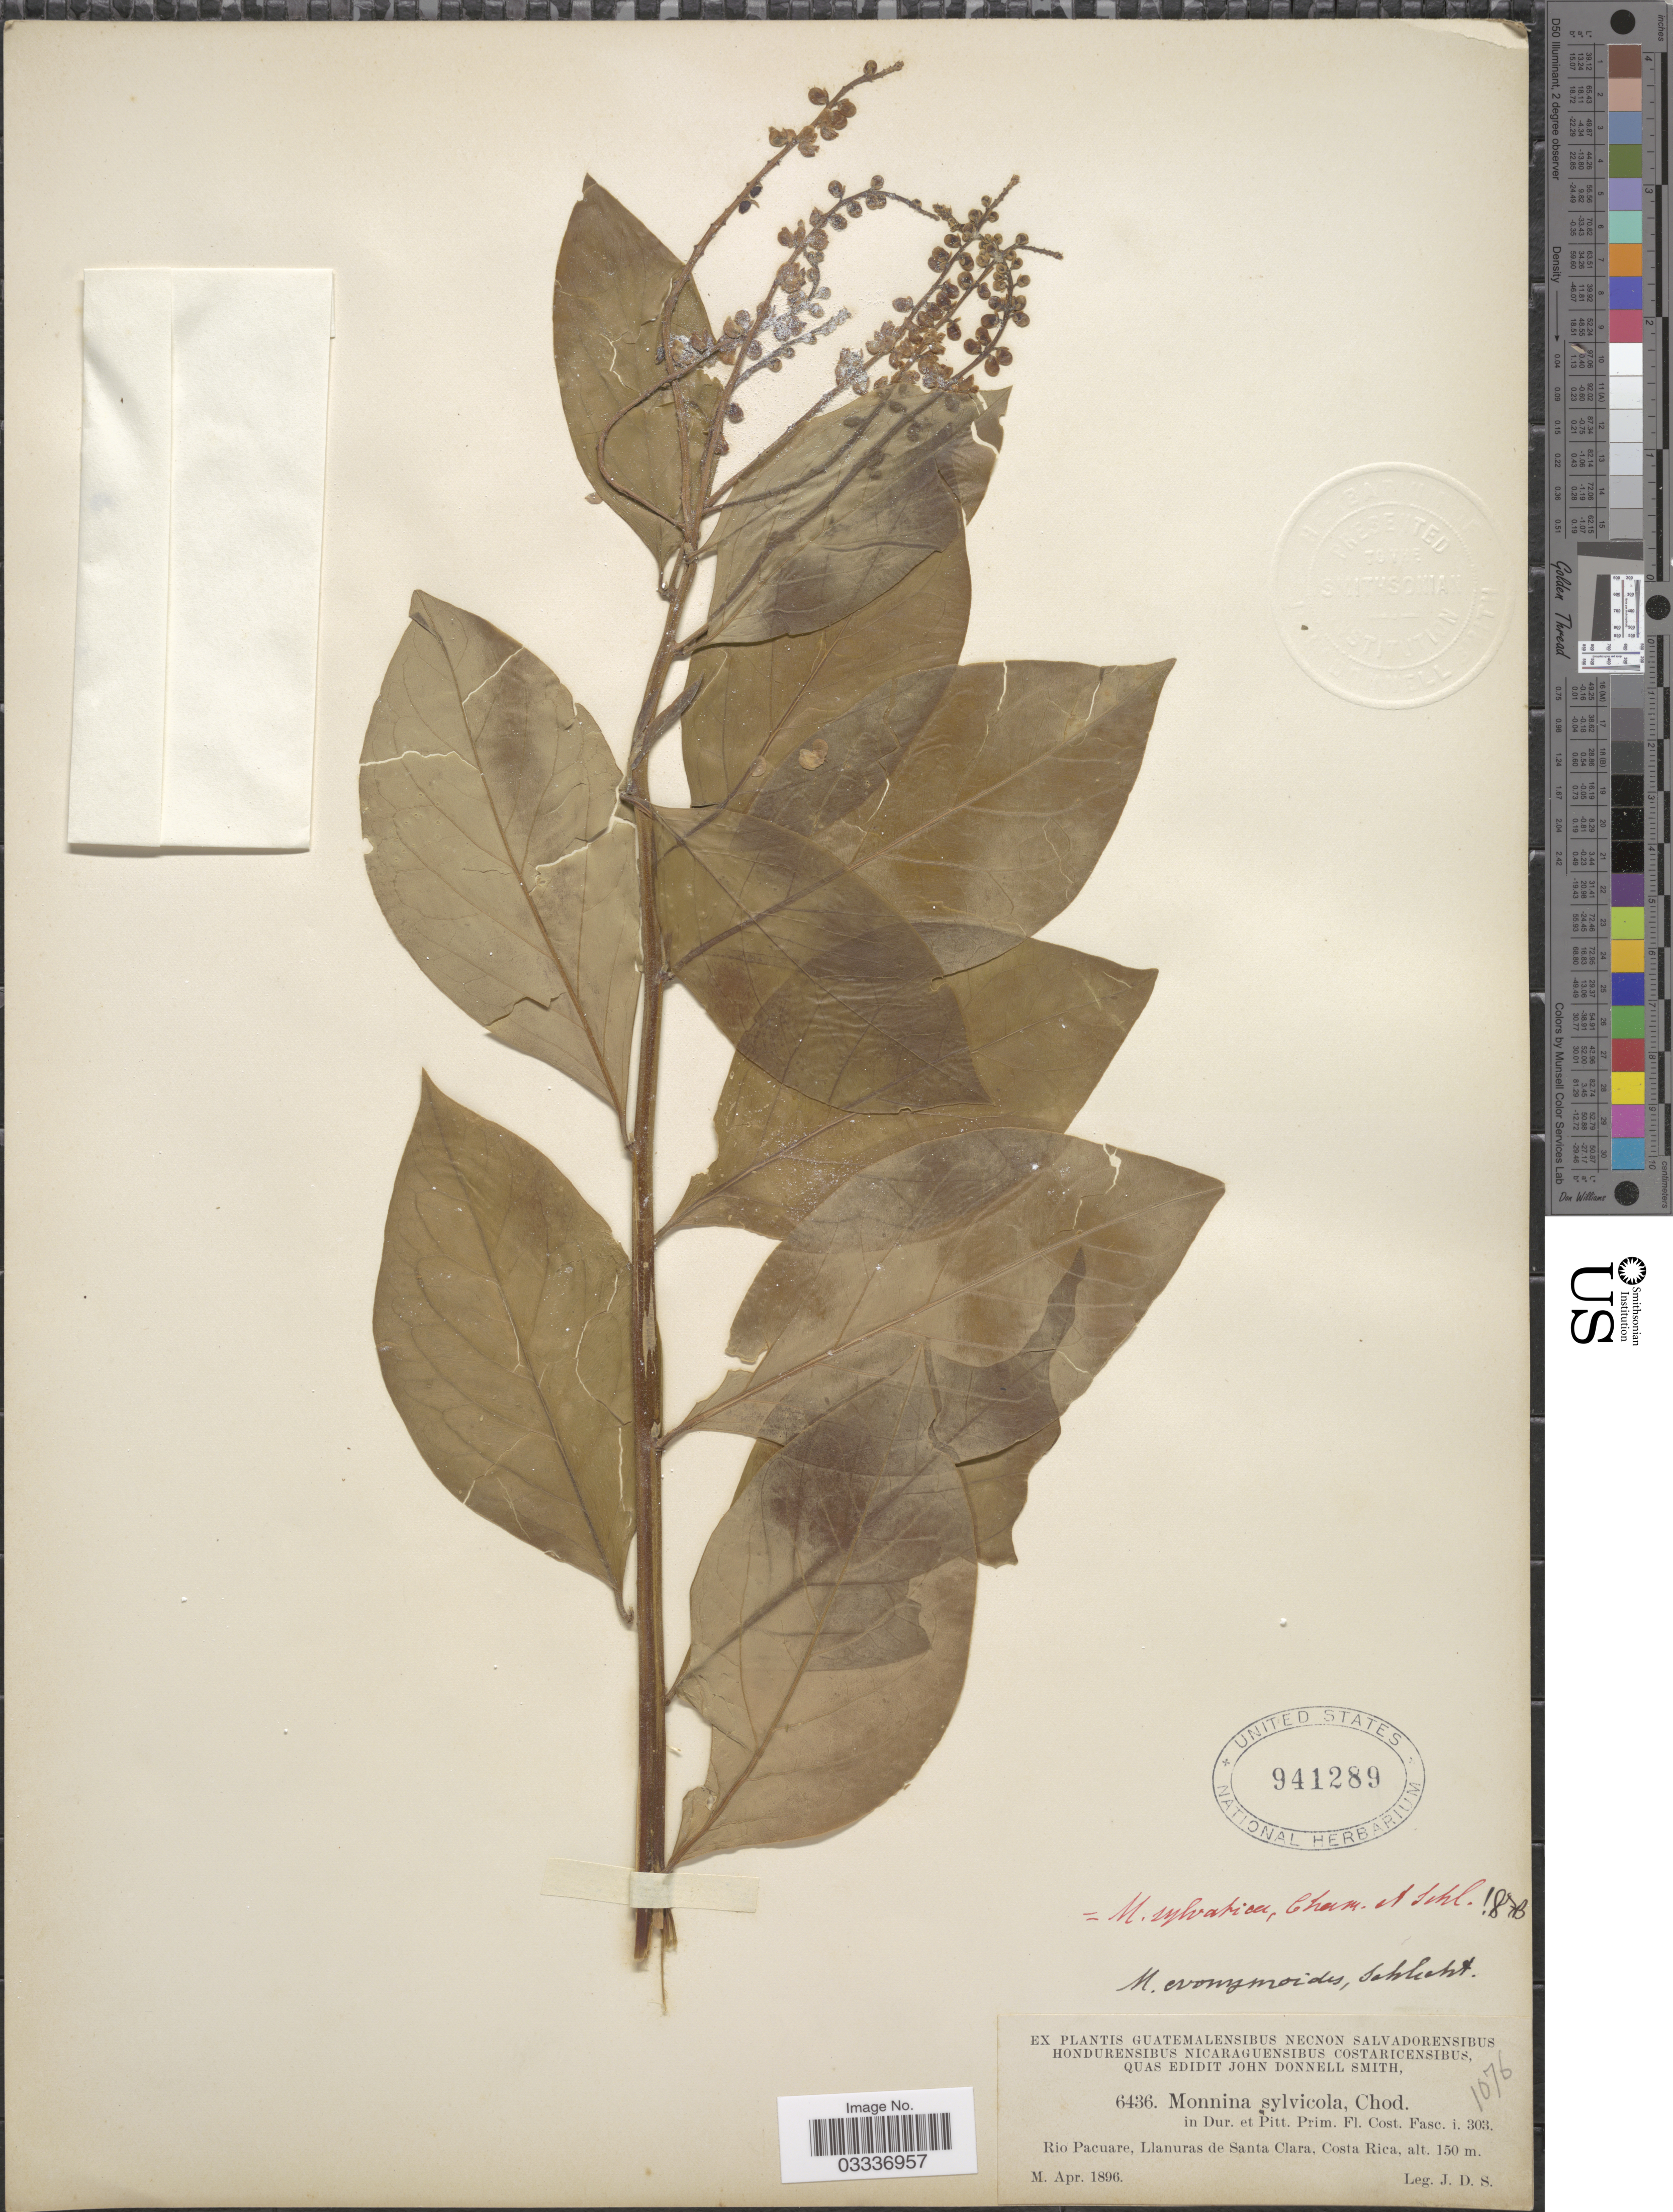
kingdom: Plantae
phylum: Tracheophyta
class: Magnoliopsida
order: Fabales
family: Polygalaceae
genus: Monnina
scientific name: Monnina sylvatica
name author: Schltdl. & Cham.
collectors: J. Donnell Smith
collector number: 6436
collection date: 1896-04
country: Costa Rica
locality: Rio Pacuare, Llanuras de Santa Clara.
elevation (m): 150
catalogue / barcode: US 941289